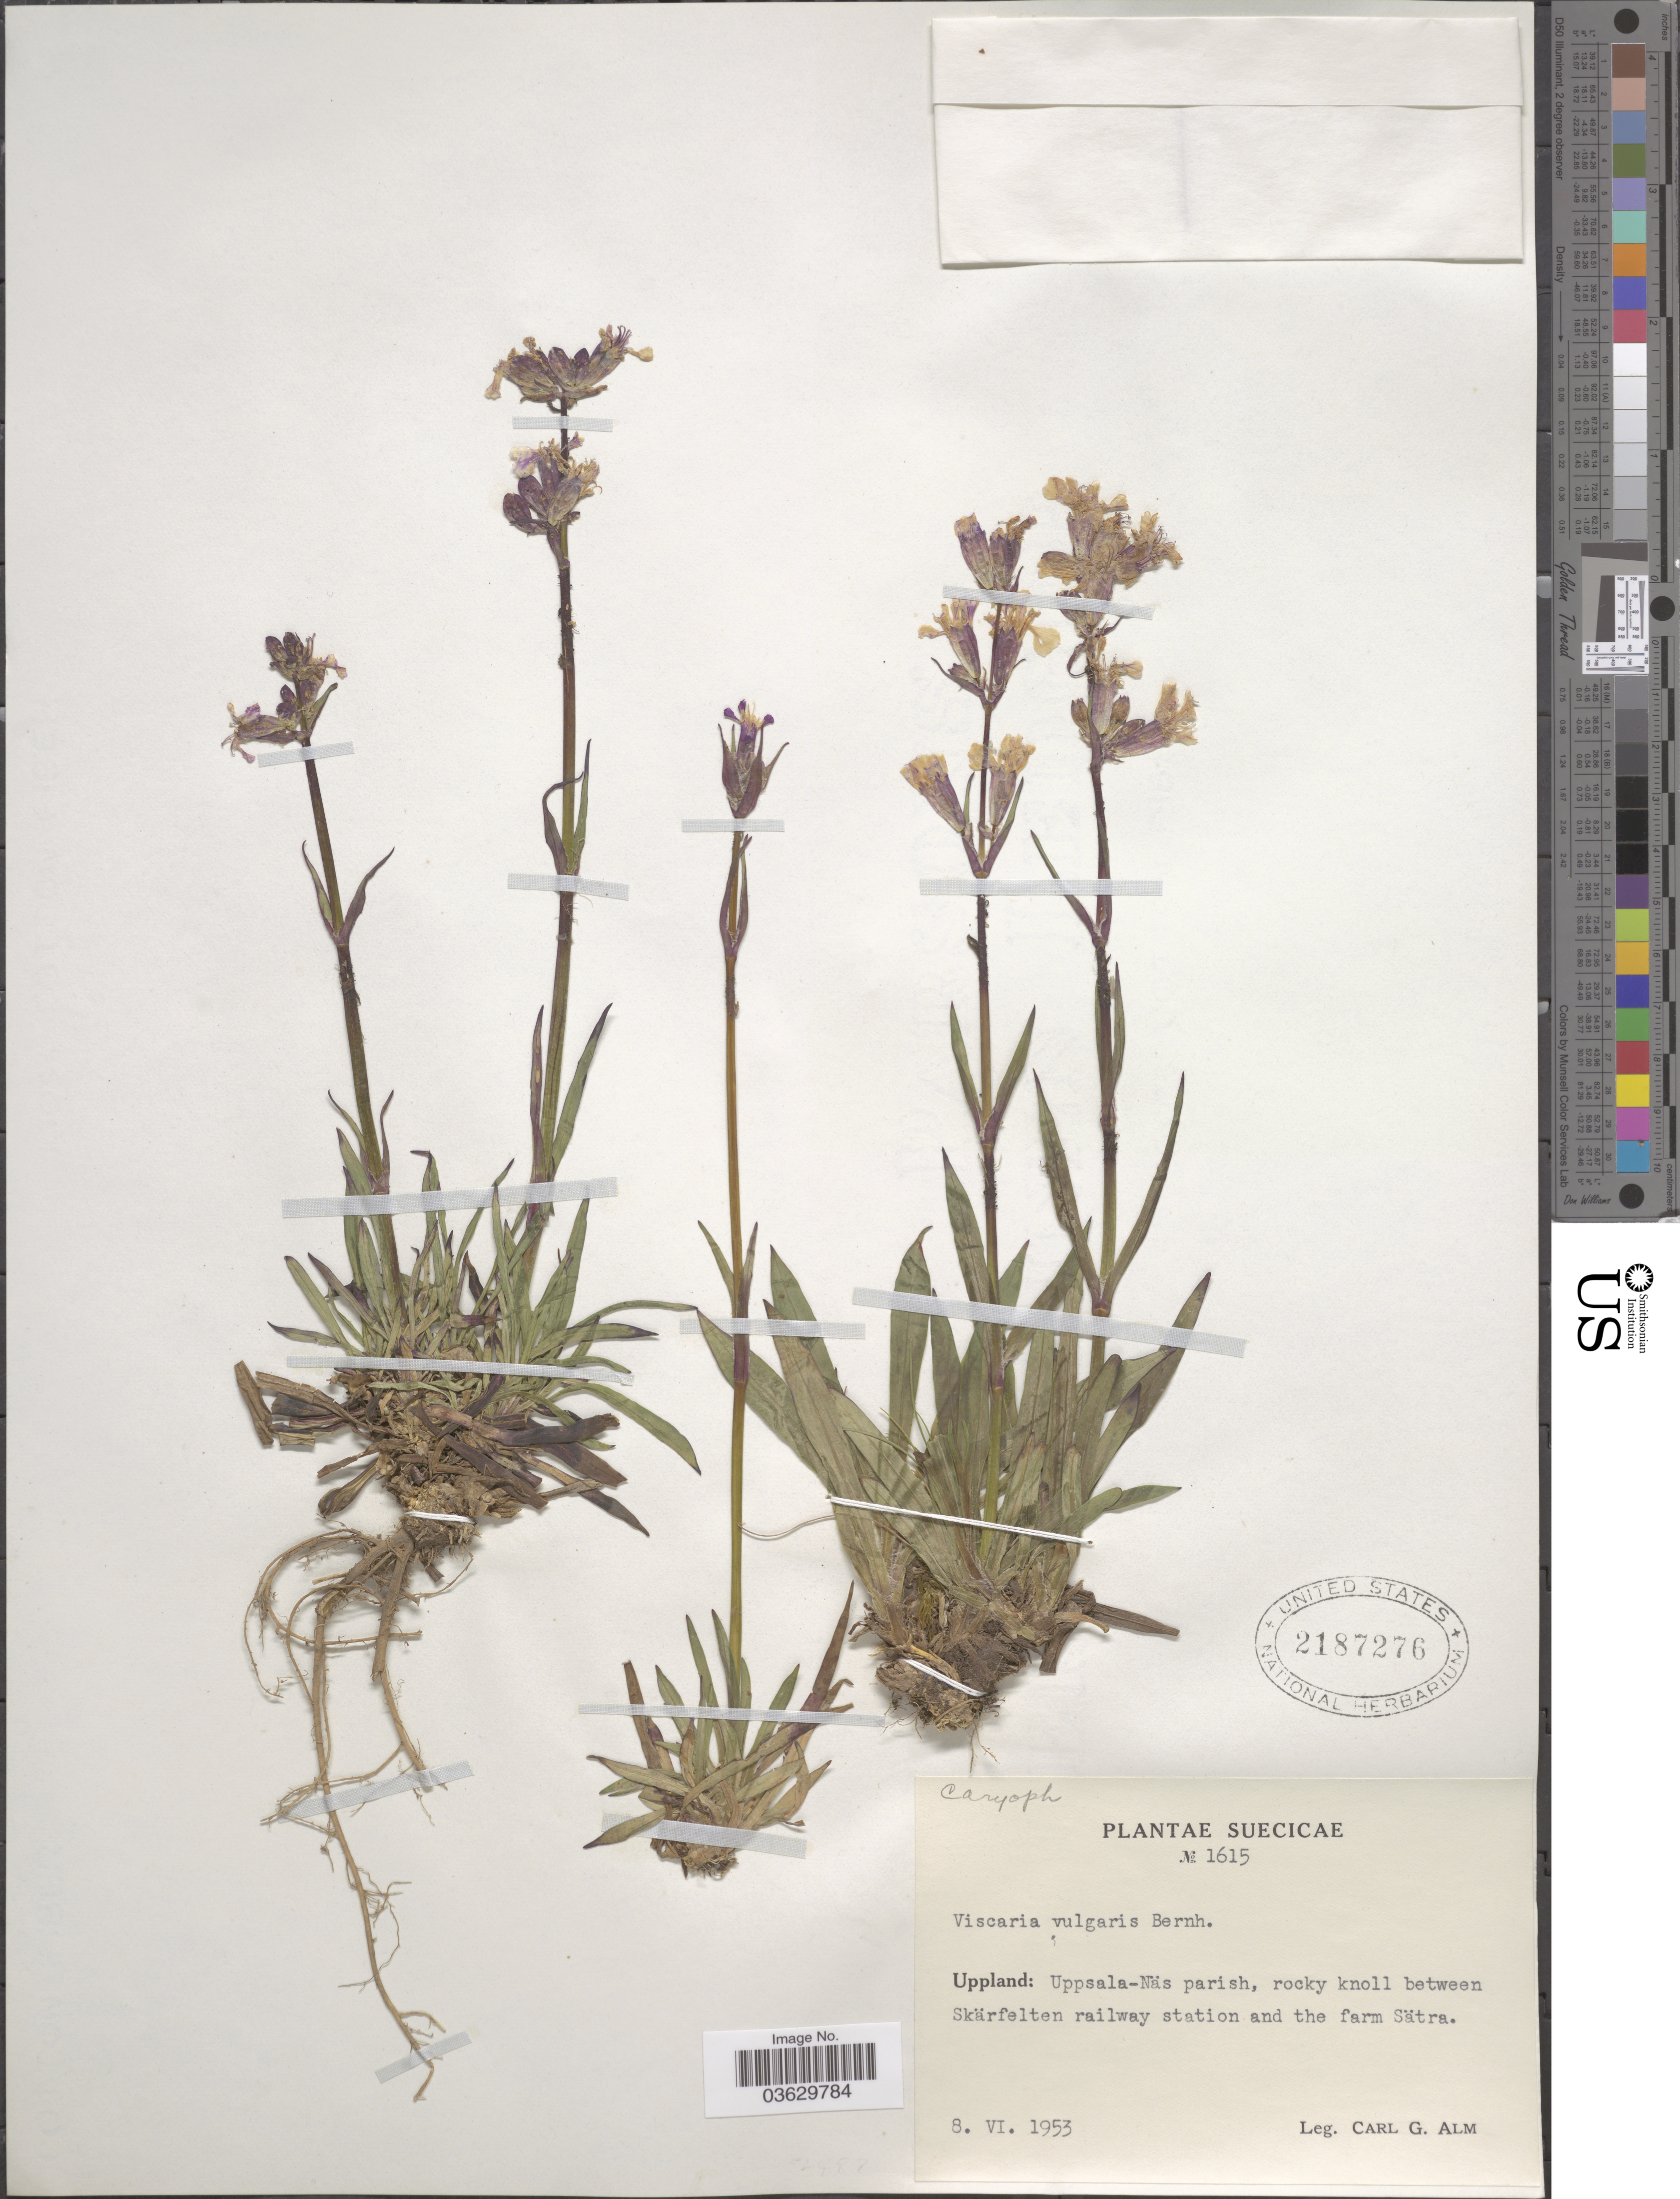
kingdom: Plantae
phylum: Tracheophyta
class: Magnoliopsida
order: Caryophyllales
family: Caryophyllaceae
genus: Viscaria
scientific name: Viscaria vulgaris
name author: Bernh.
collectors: C. G. Alm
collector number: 1615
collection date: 1953-06-08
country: Sweden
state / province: Uppsala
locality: Suecicae. Uppland: Uppsala-Näs parish, rocky knoll between Skärfelten railway station and the farm Sätra.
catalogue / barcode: US 2187276